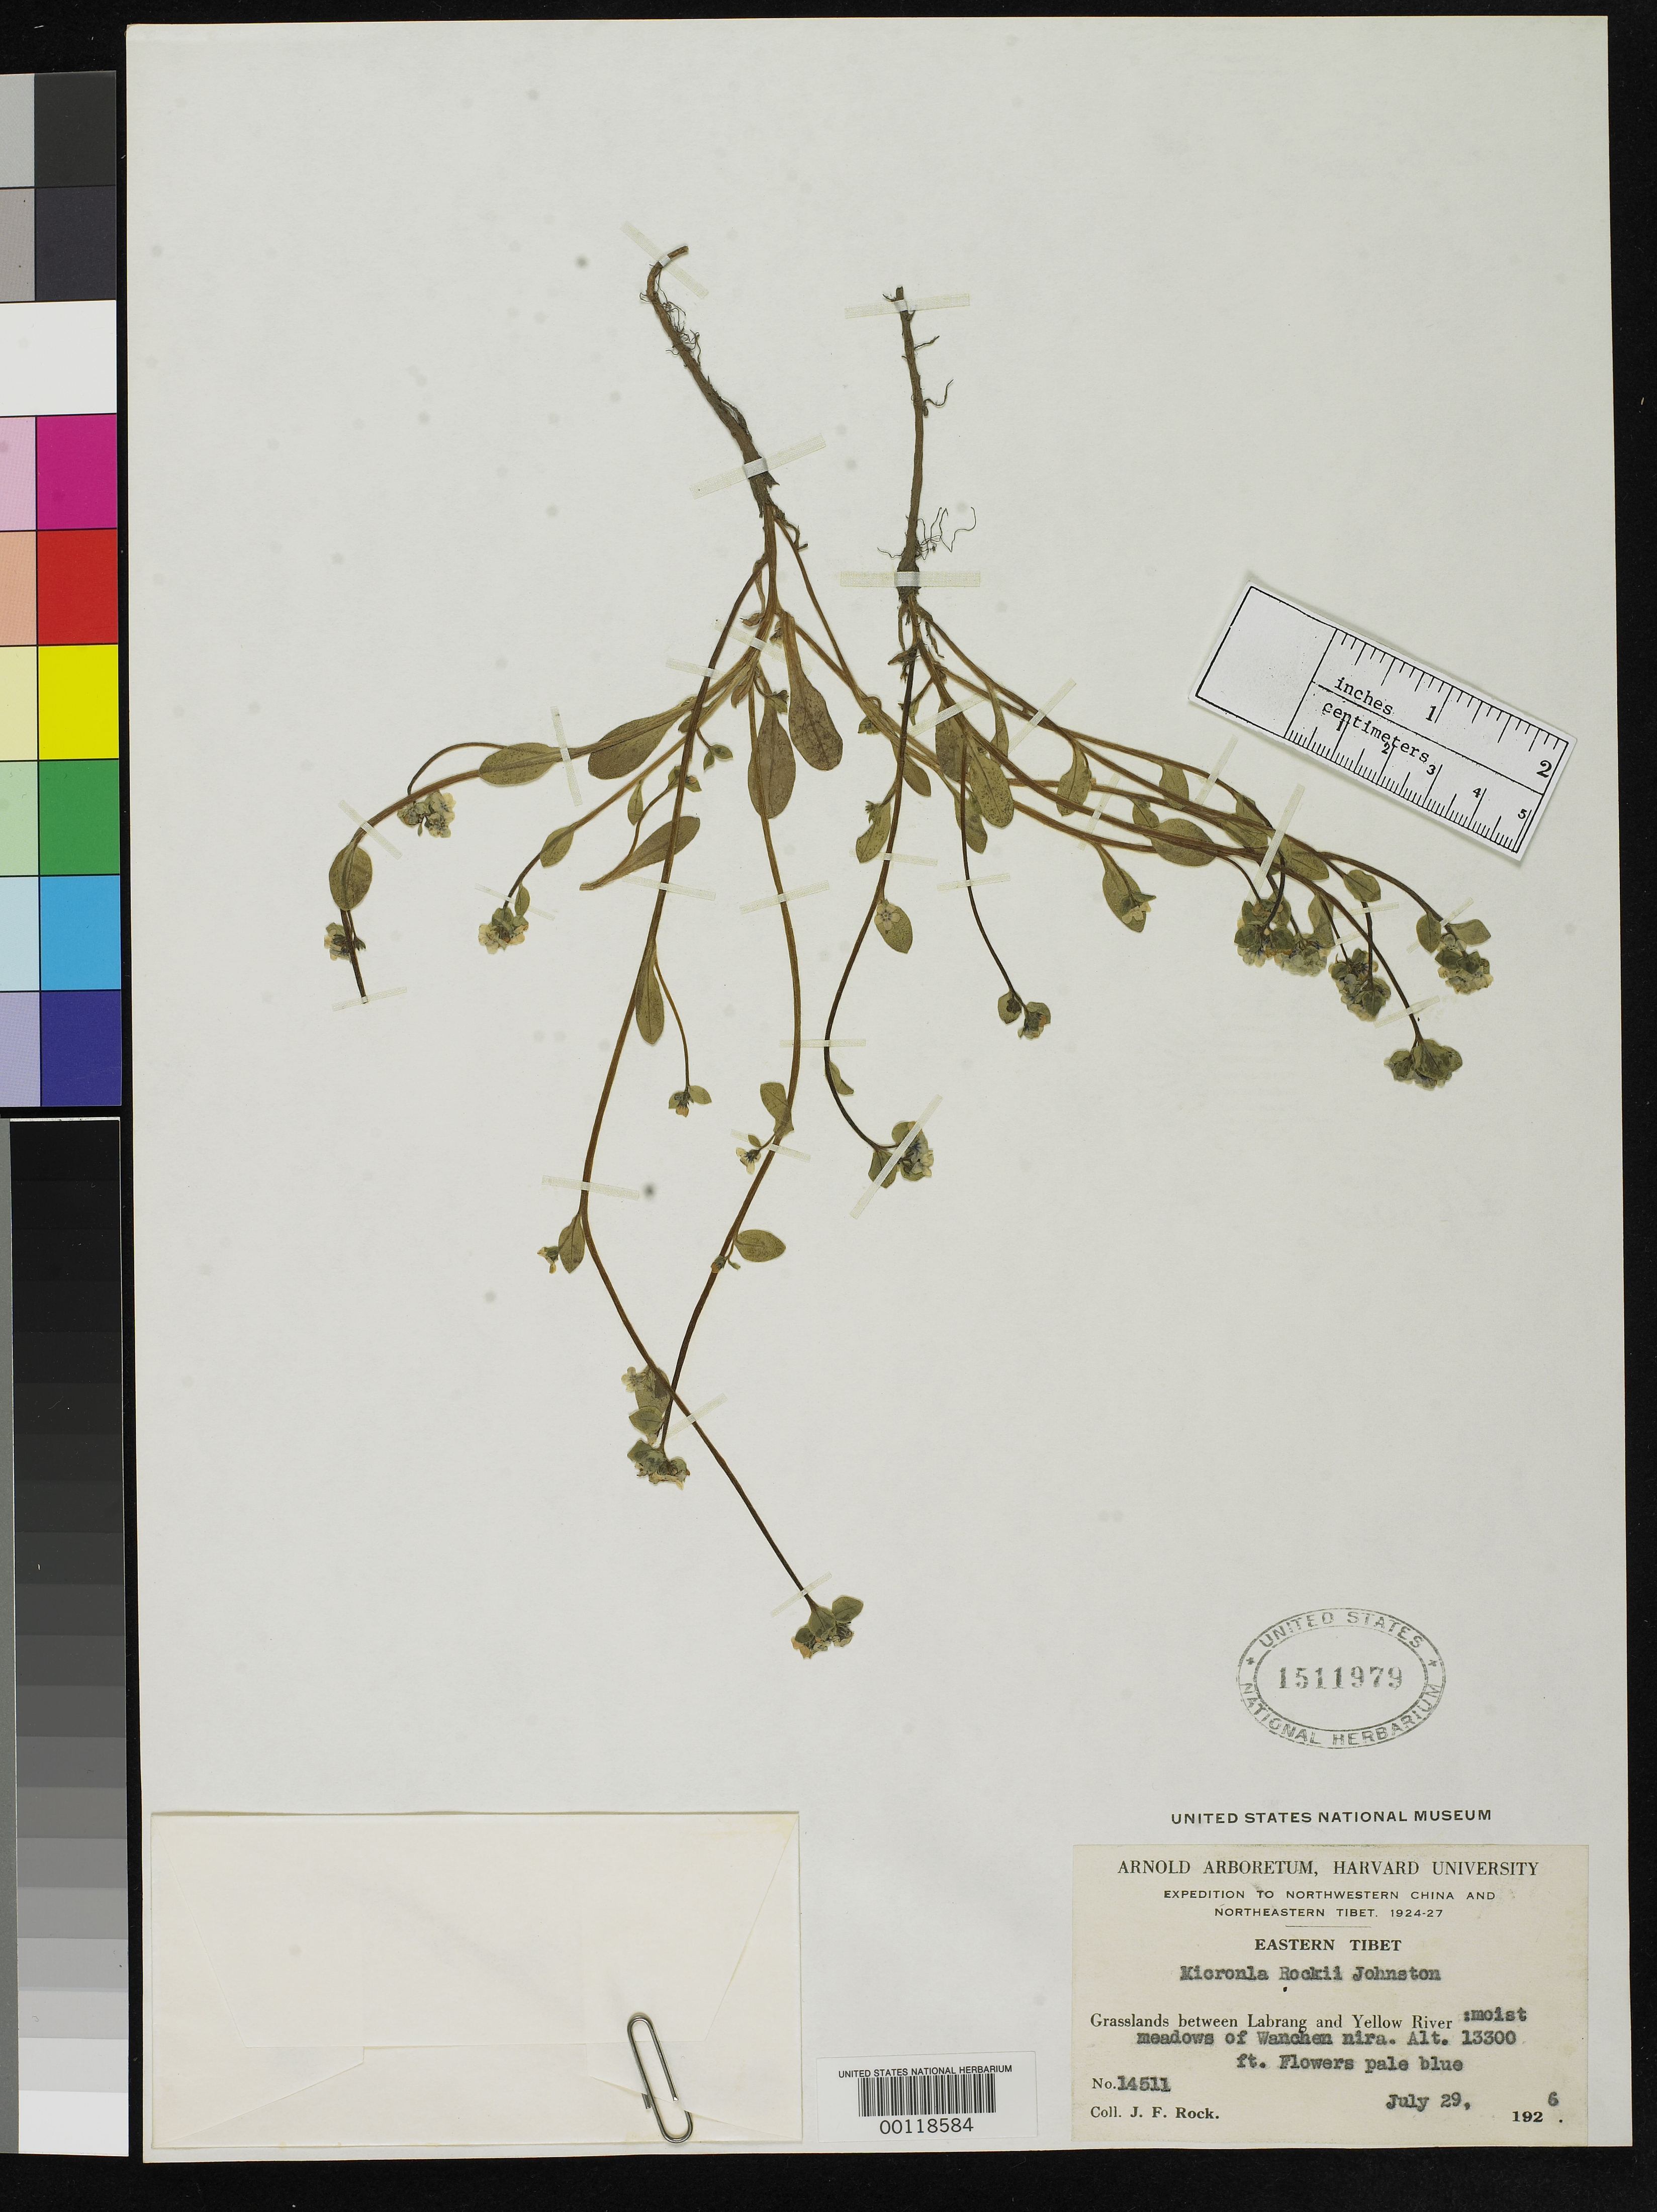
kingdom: Plantae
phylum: Tracheophyta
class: Magnoliopsida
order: Boraginales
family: Boraginaceae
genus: Microula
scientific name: Microula rockii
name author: I.M. Johnst.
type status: Isotype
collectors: J. F. Rock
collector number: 14511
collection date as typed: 29 Jul 1926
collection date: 1926-07-29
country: China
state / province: Xizang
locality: Between Labrang and Yellow River.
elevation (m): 4054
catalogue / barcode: US 1511979